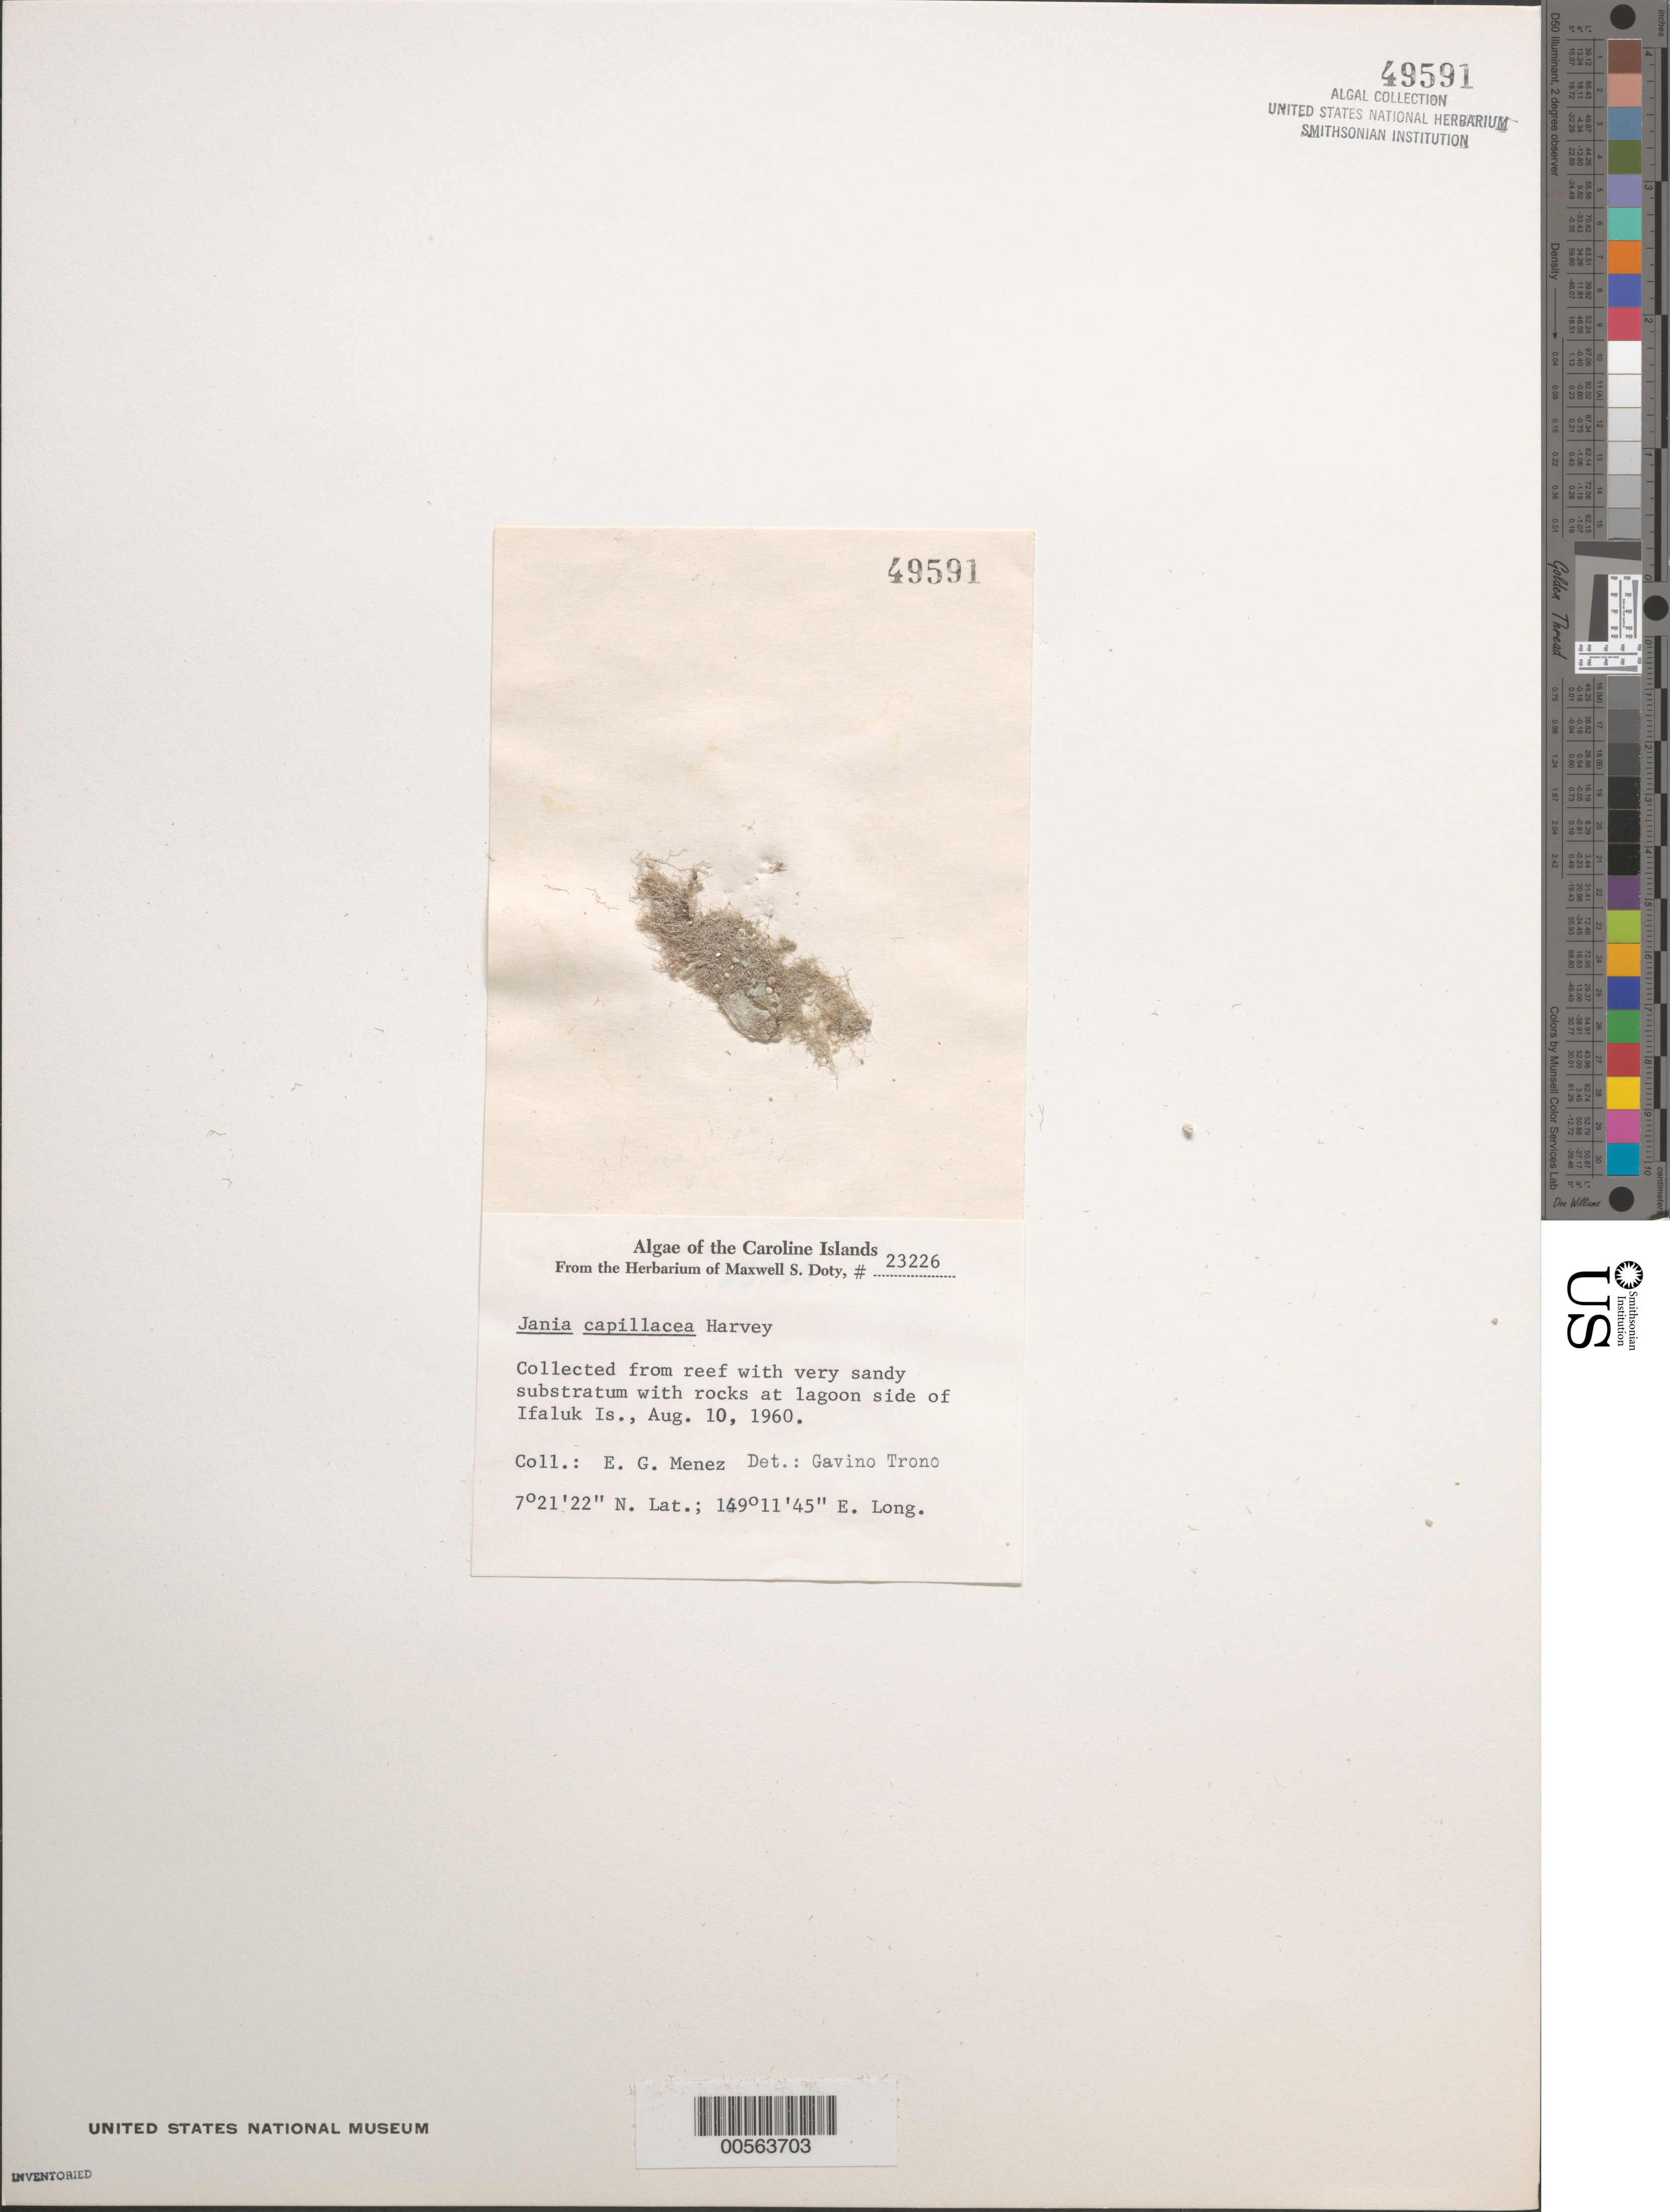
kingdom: Plantae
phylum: Rhodophyta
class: Florideophyceae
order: Corallinales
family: Corallinaceae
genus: Jania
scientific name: Jania capillacea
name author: Harv.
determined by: Trono, Gavino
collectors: Meñez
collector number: MSD 23226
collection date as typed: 10 Aug 1960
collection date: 1960-08-10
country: Micronesia, Federated States of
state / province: Yap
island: Ifalik (Ifaluk) Atoll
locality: Lagoon side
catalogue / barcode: US 49591